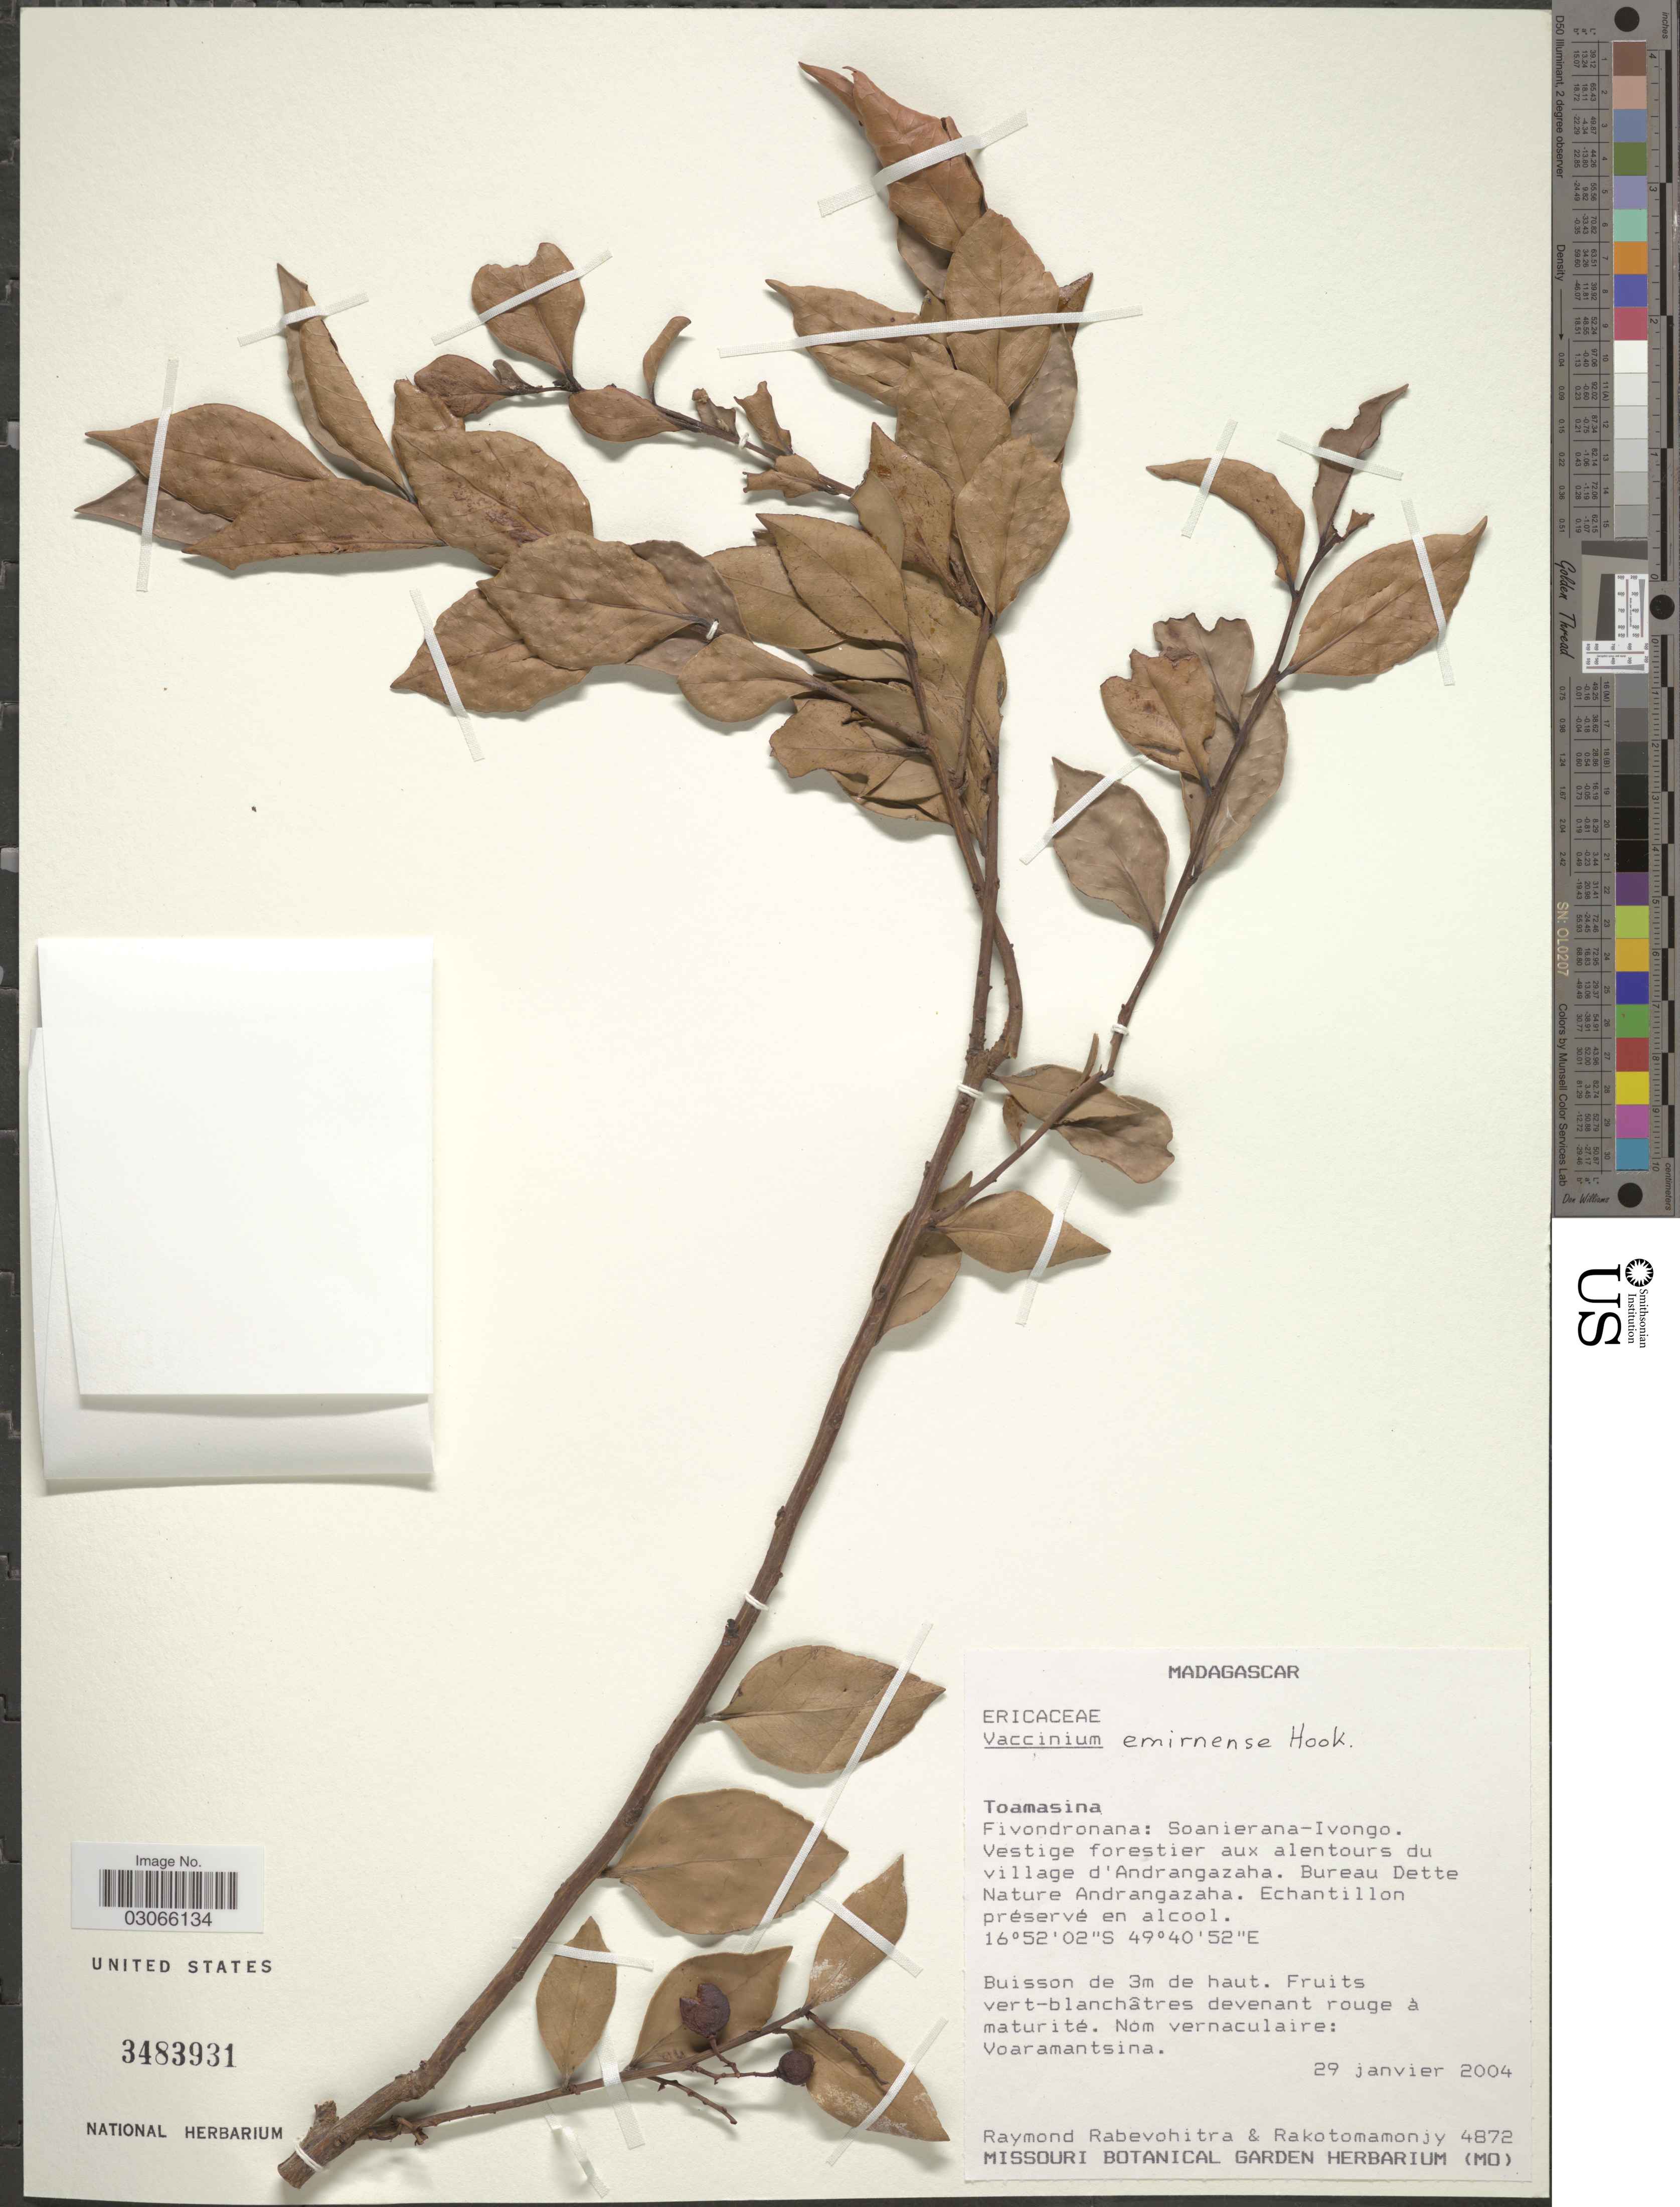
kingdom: Plantae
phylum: Tracheophyta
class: Magnoliopsida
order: Ericales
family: Ericaceae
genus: Vaccinium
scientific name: Vaccinium emirnense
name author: Hook.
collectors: R. Rabevohitra & Rakotomamonjy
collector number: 4872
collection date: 2004-01-29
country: Madagascar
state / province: Analanjirofo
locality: Fivondronana: Soanierana-Ivongo. Vestige forestier aux alentours du village d'Andrangazaha. Bureau Dette Nature Andrangazaha.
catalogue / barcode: US 3483931